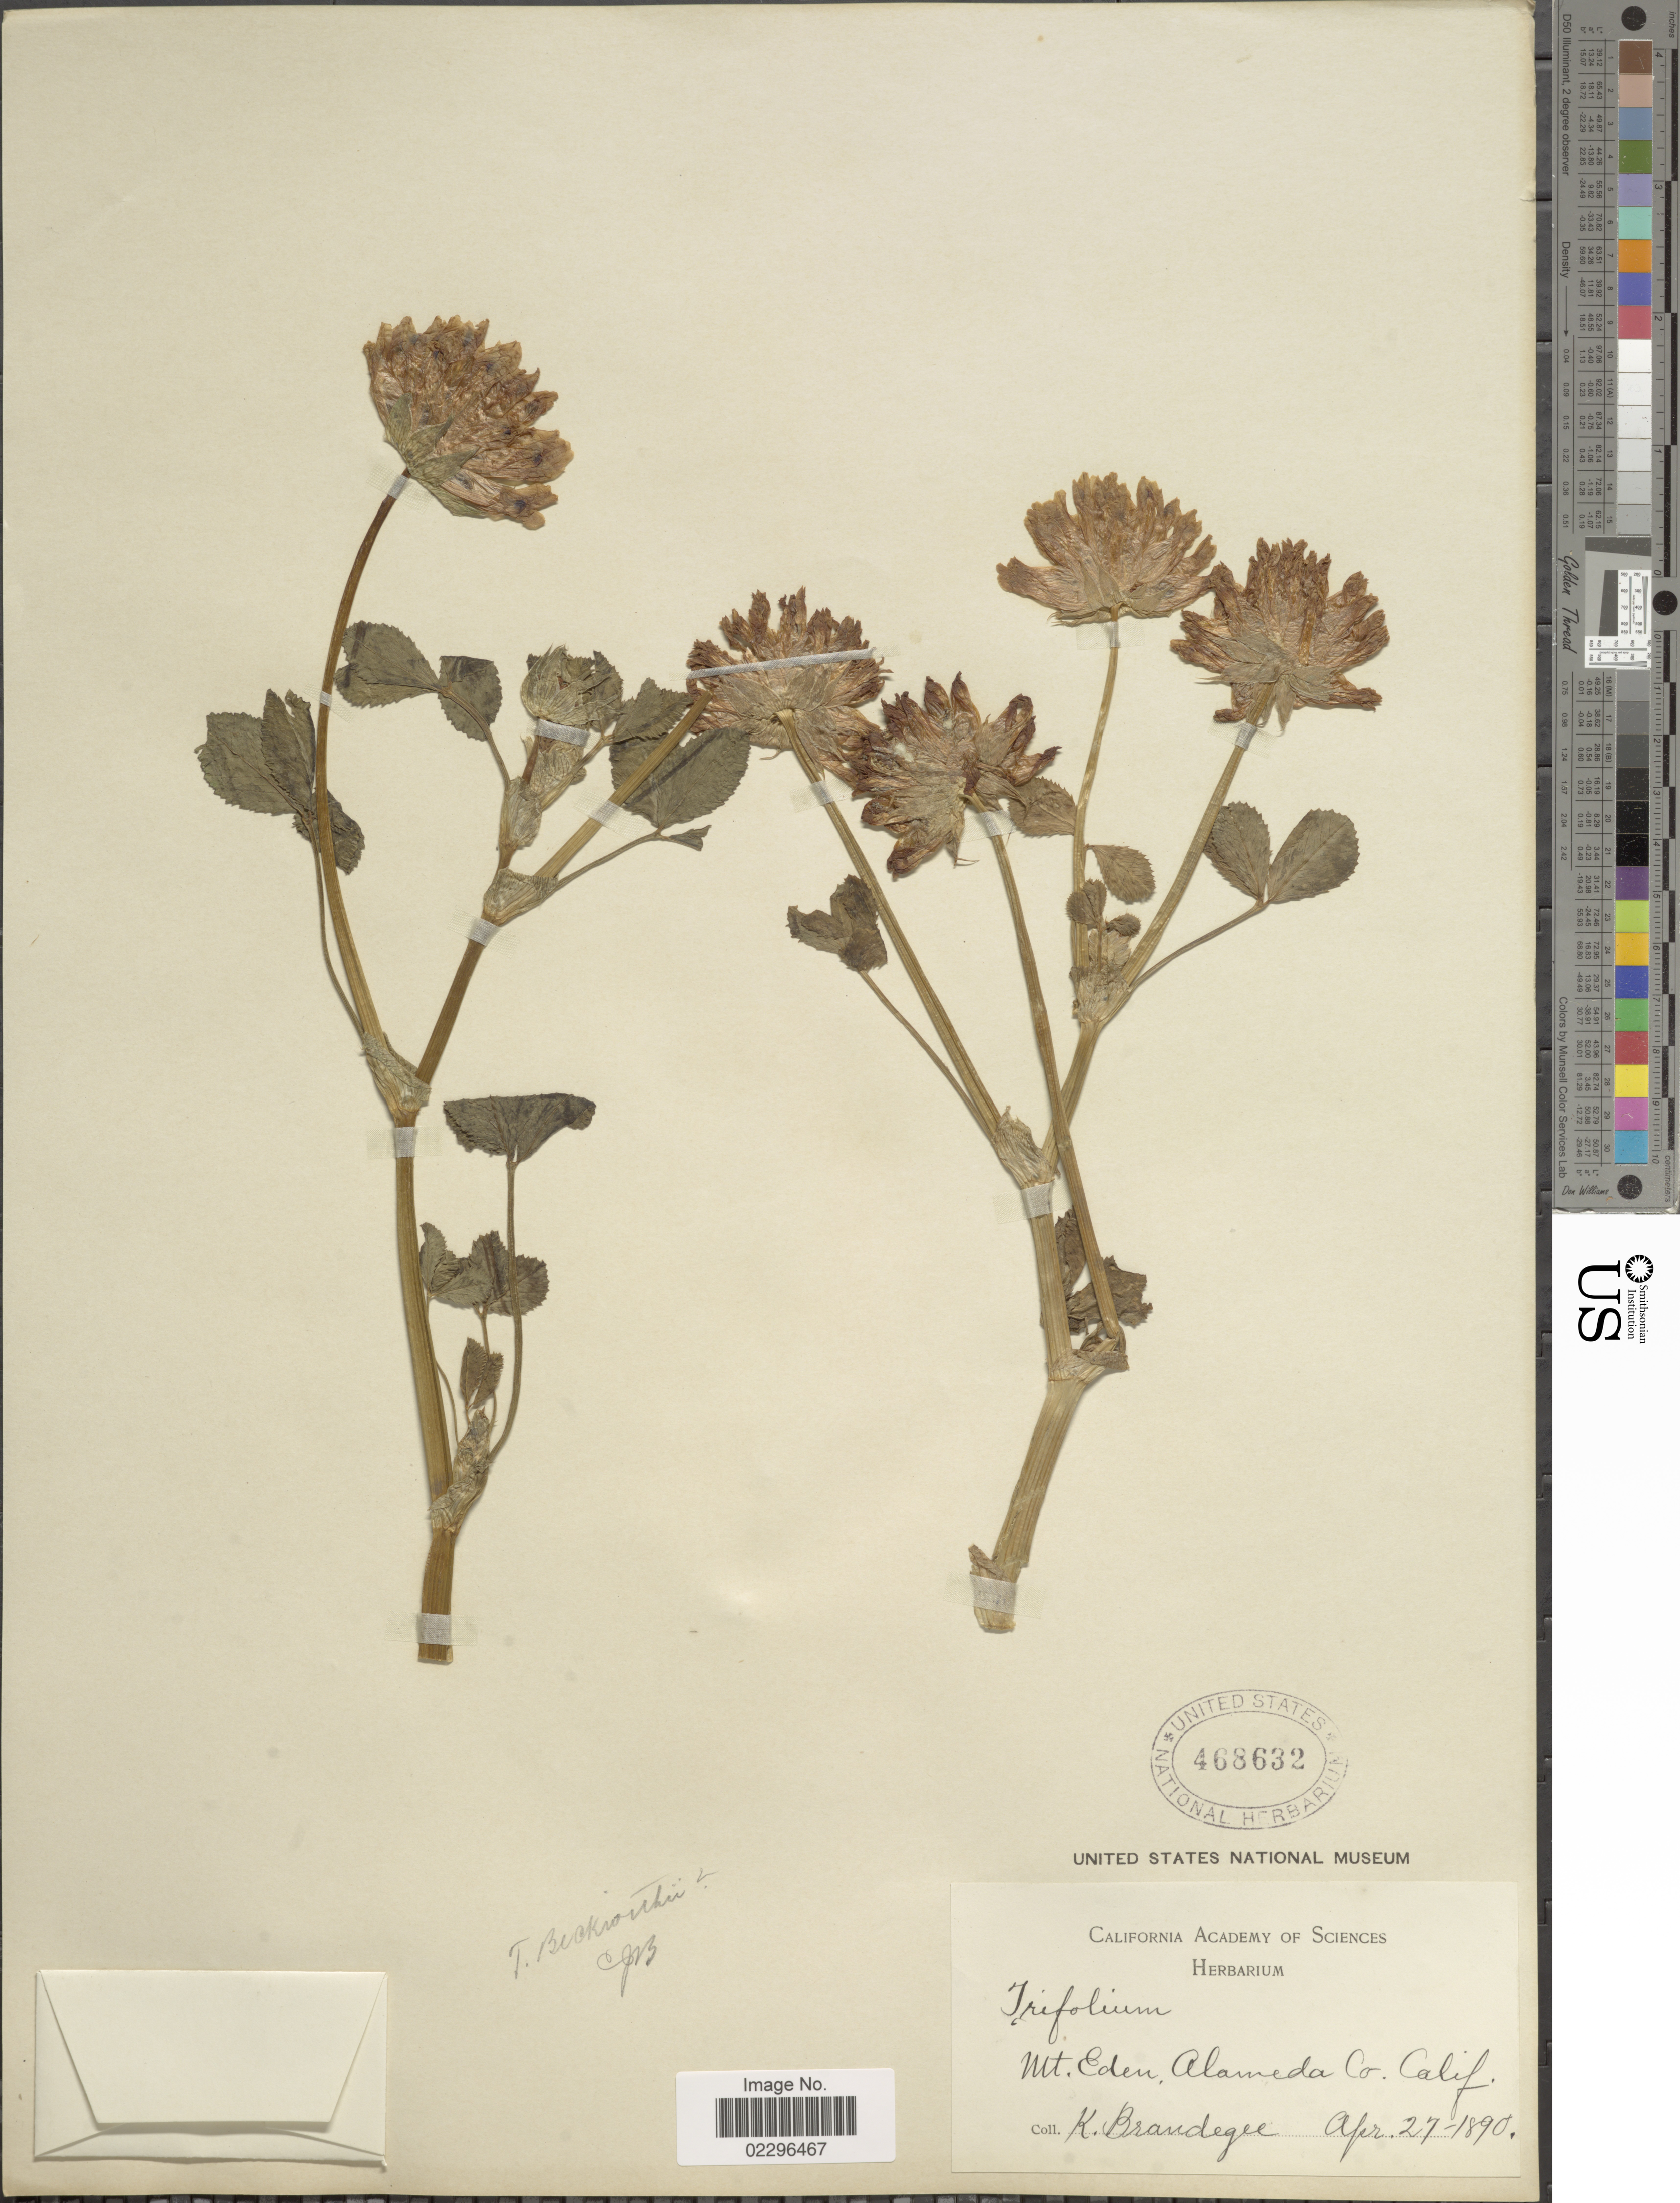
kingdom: Plantae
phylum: Tracheophyta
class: Magnoliopsida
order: Fabales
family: Fabaceae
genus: Trifolium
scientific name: Trifolium fucatum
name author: Lindl.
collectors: K. Brandegee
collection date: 1890-04-27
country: United States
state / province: California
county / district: Alameda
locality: Mt. Eden, Alameda Co., Calif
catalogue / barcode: US 468632